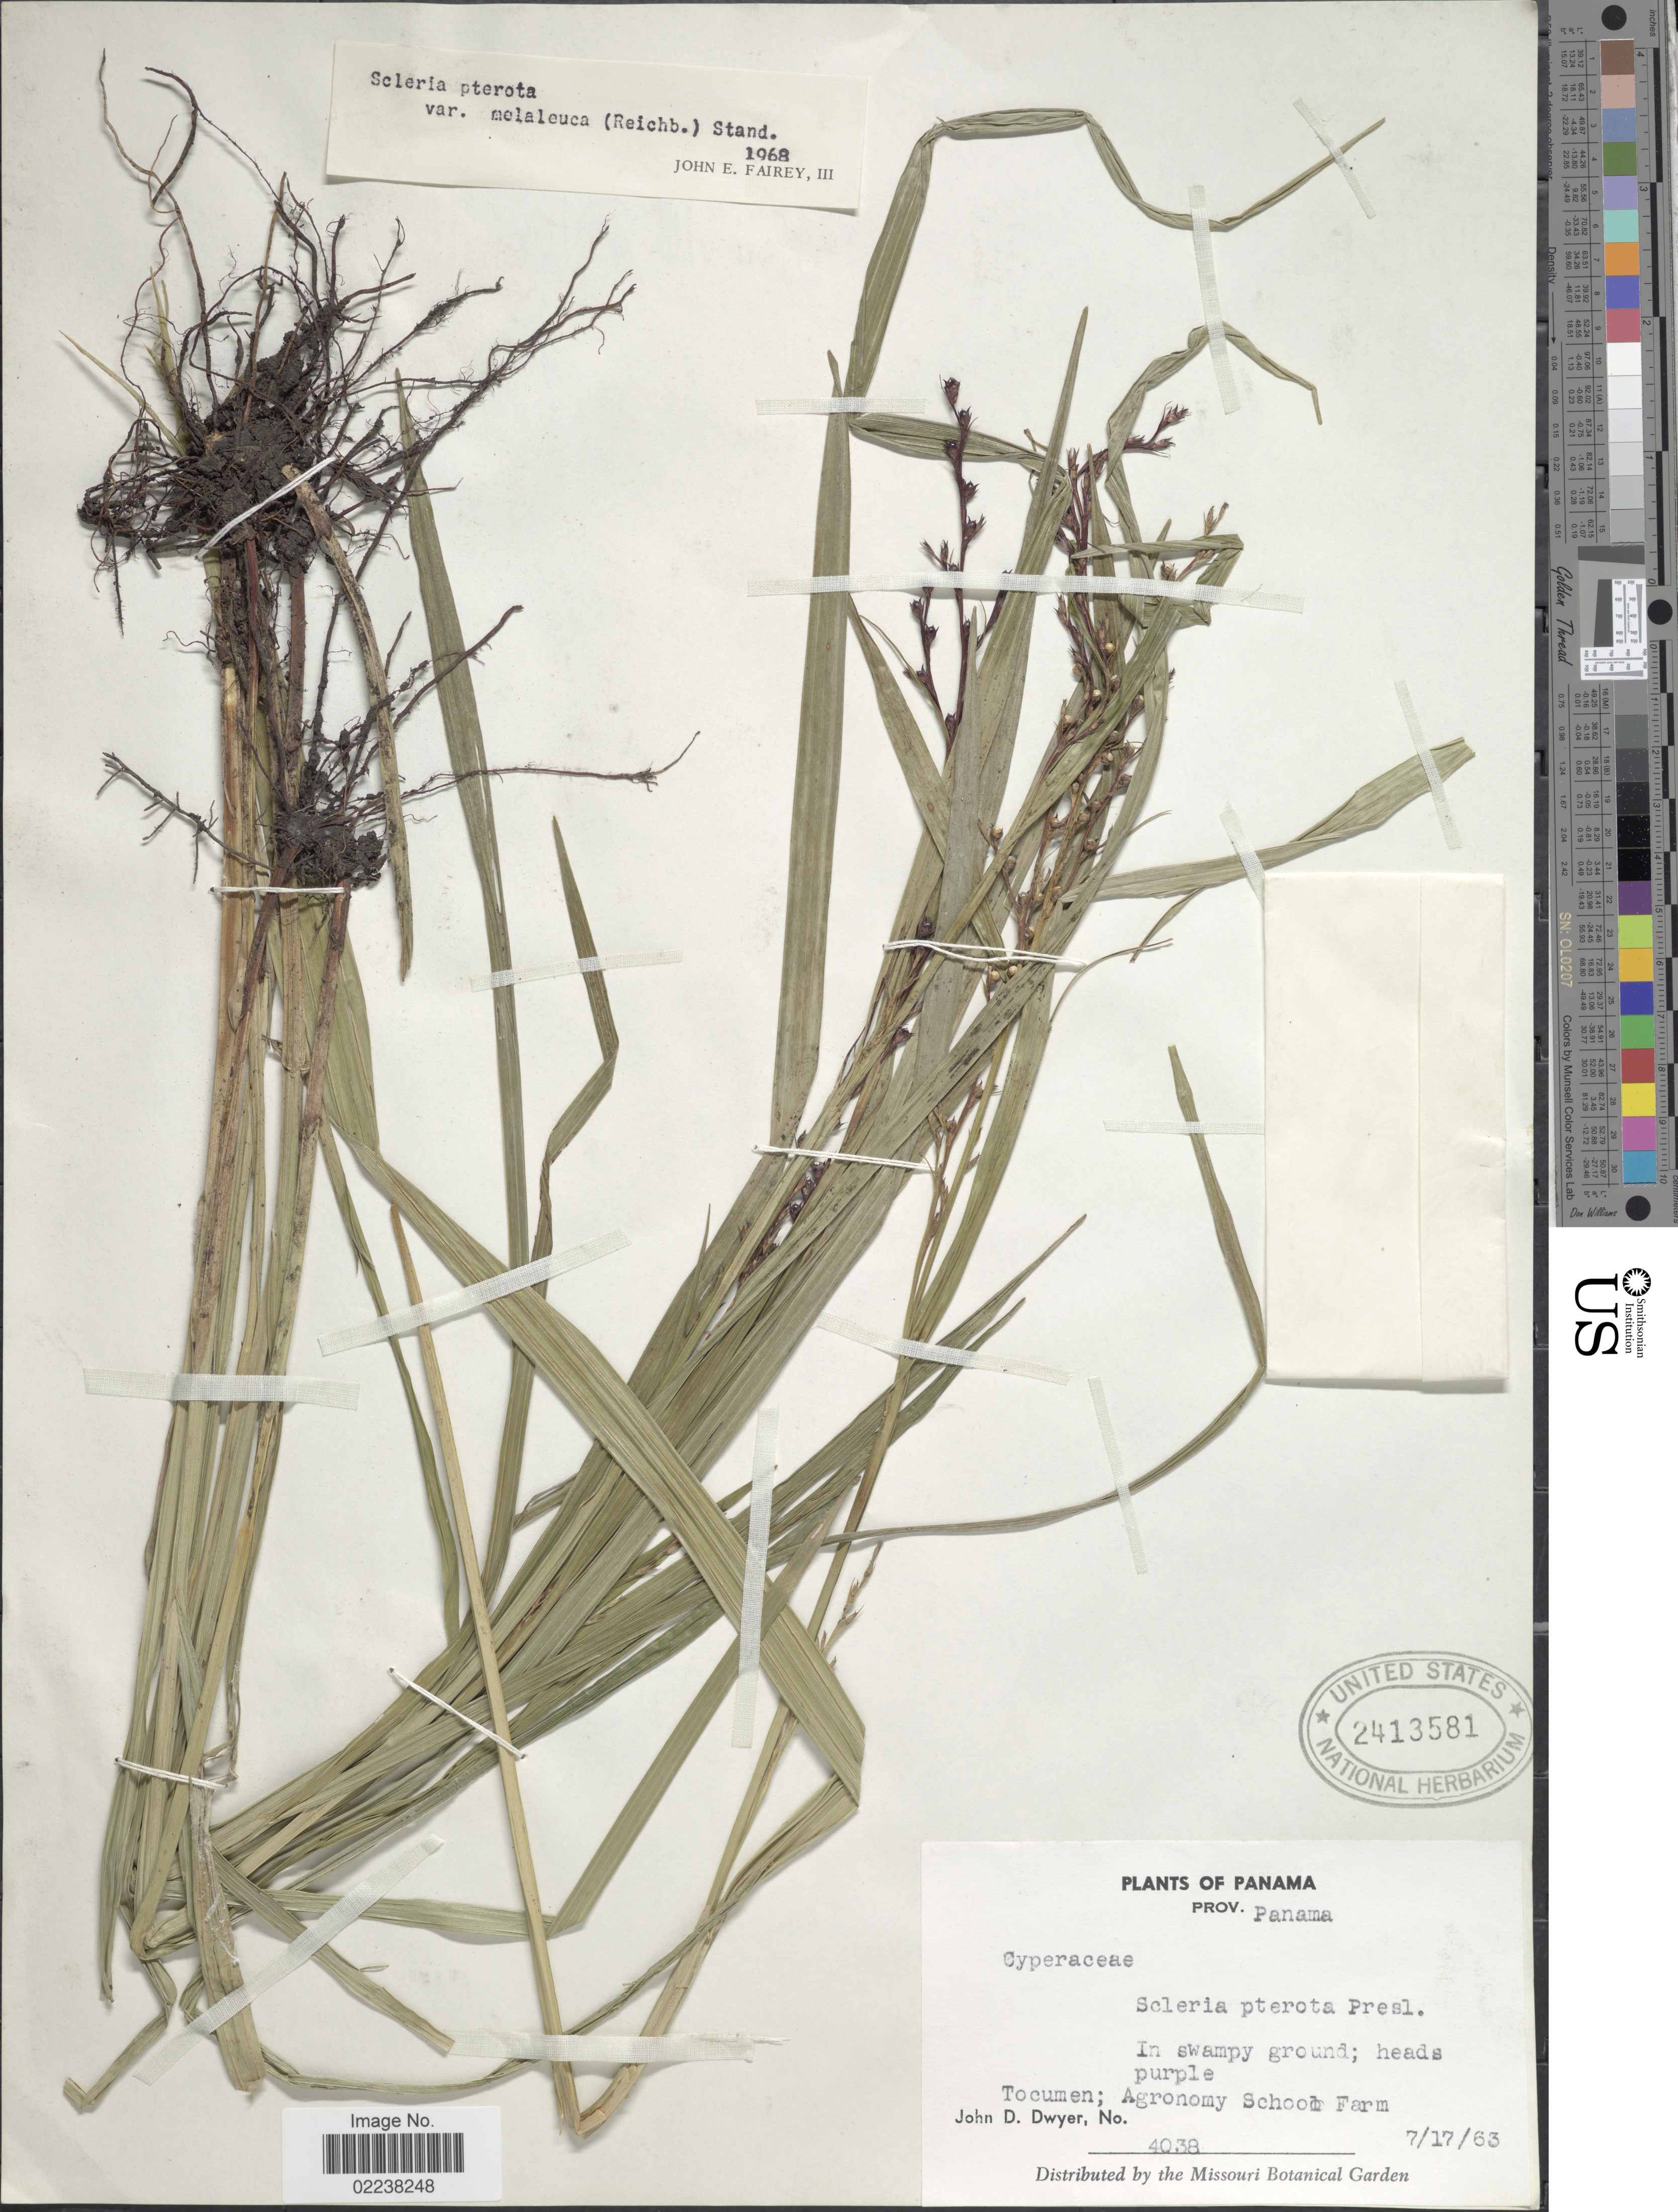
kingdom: Plantae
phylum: Tracheophyta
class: Liliopsida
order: Poales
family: Cyperaceae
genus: Scleria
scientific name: Scleria gaertneri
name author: Raddi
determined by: Strong, Mark T., (BOT), Smithsonian Institution - National Museum of Natural History (UNITED STATES)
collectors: J. D. Dwyer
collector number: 4038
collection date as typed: Transcribed d/m/y: 17/7/63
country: Panama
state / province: Panamá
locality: Tocumen; Agronomy School Farm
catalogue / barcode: US 2413581